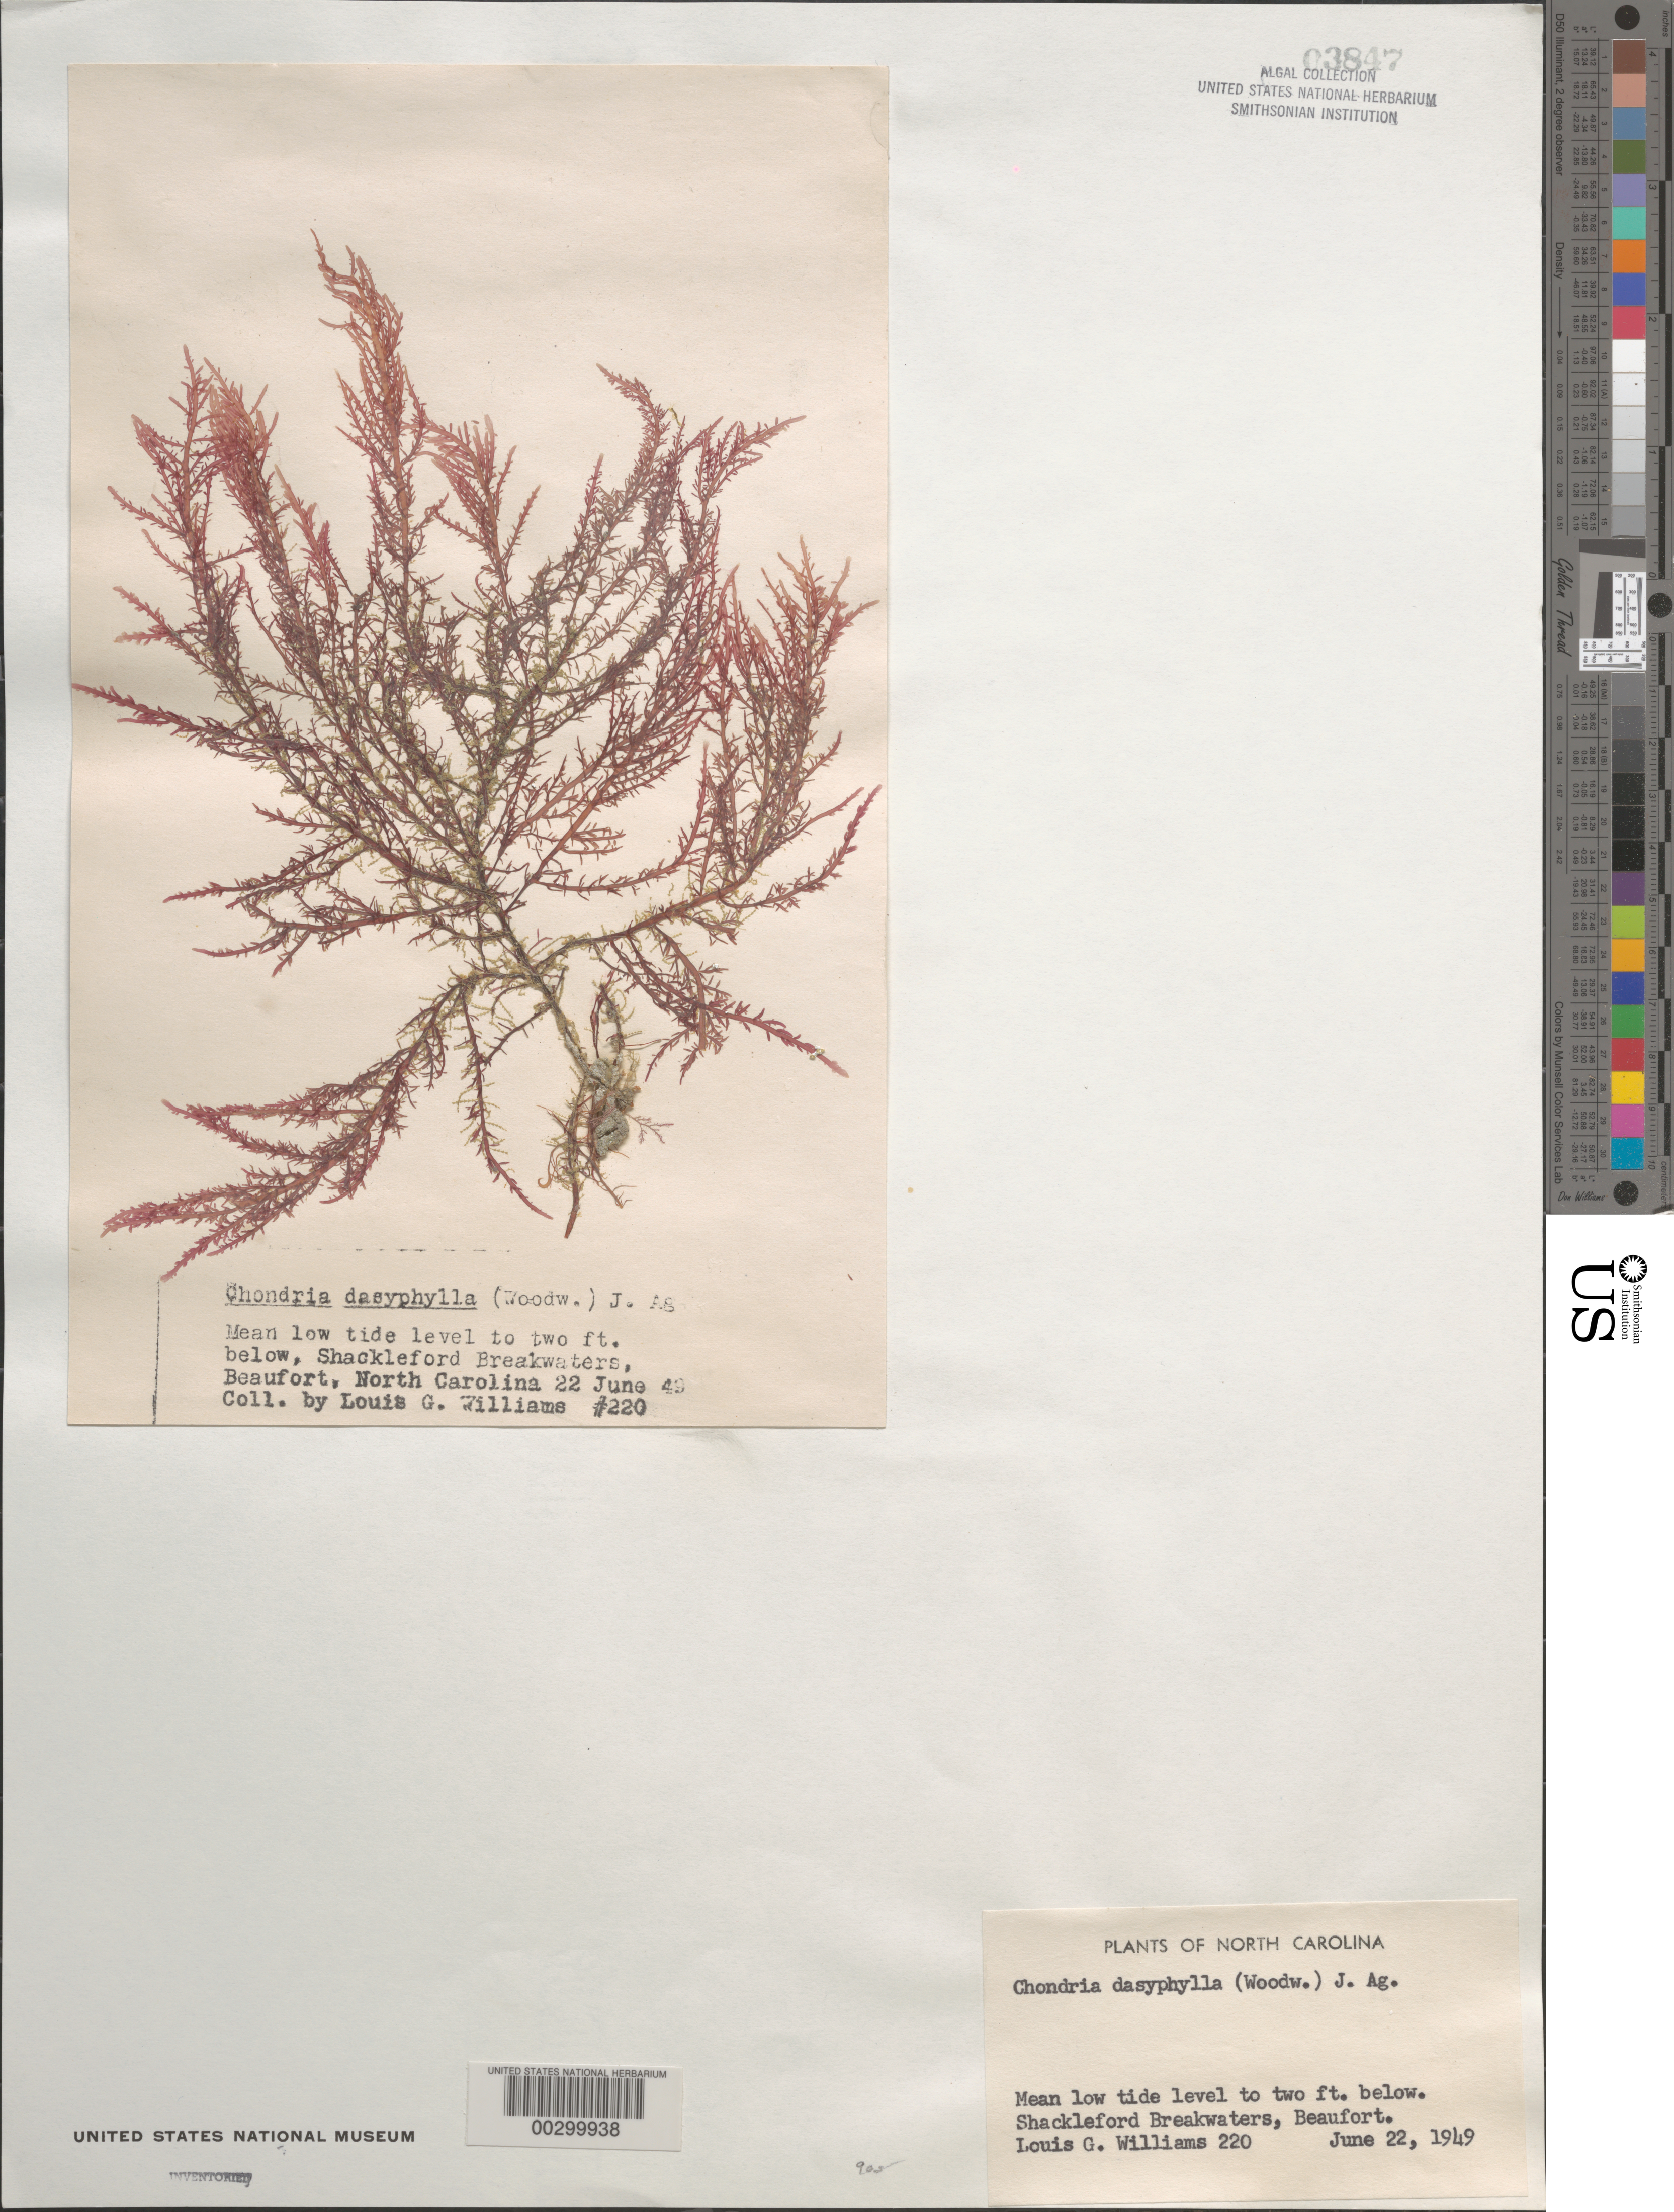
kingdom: Plantae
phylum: Rhodophyta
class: Florideophyceae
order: Ceramiales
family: Rhodomelaceae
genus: Chondria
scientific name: Chondria dasyphylla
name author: (Woodw.) C. Agardh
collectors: L. G. Williams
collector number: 220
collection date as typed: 22 Jun 1949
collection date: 1949-06-22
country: United States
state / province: North Carolina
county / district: Carteret County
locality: Beaufort, Shackleford breakwaters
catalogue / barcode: US 3847